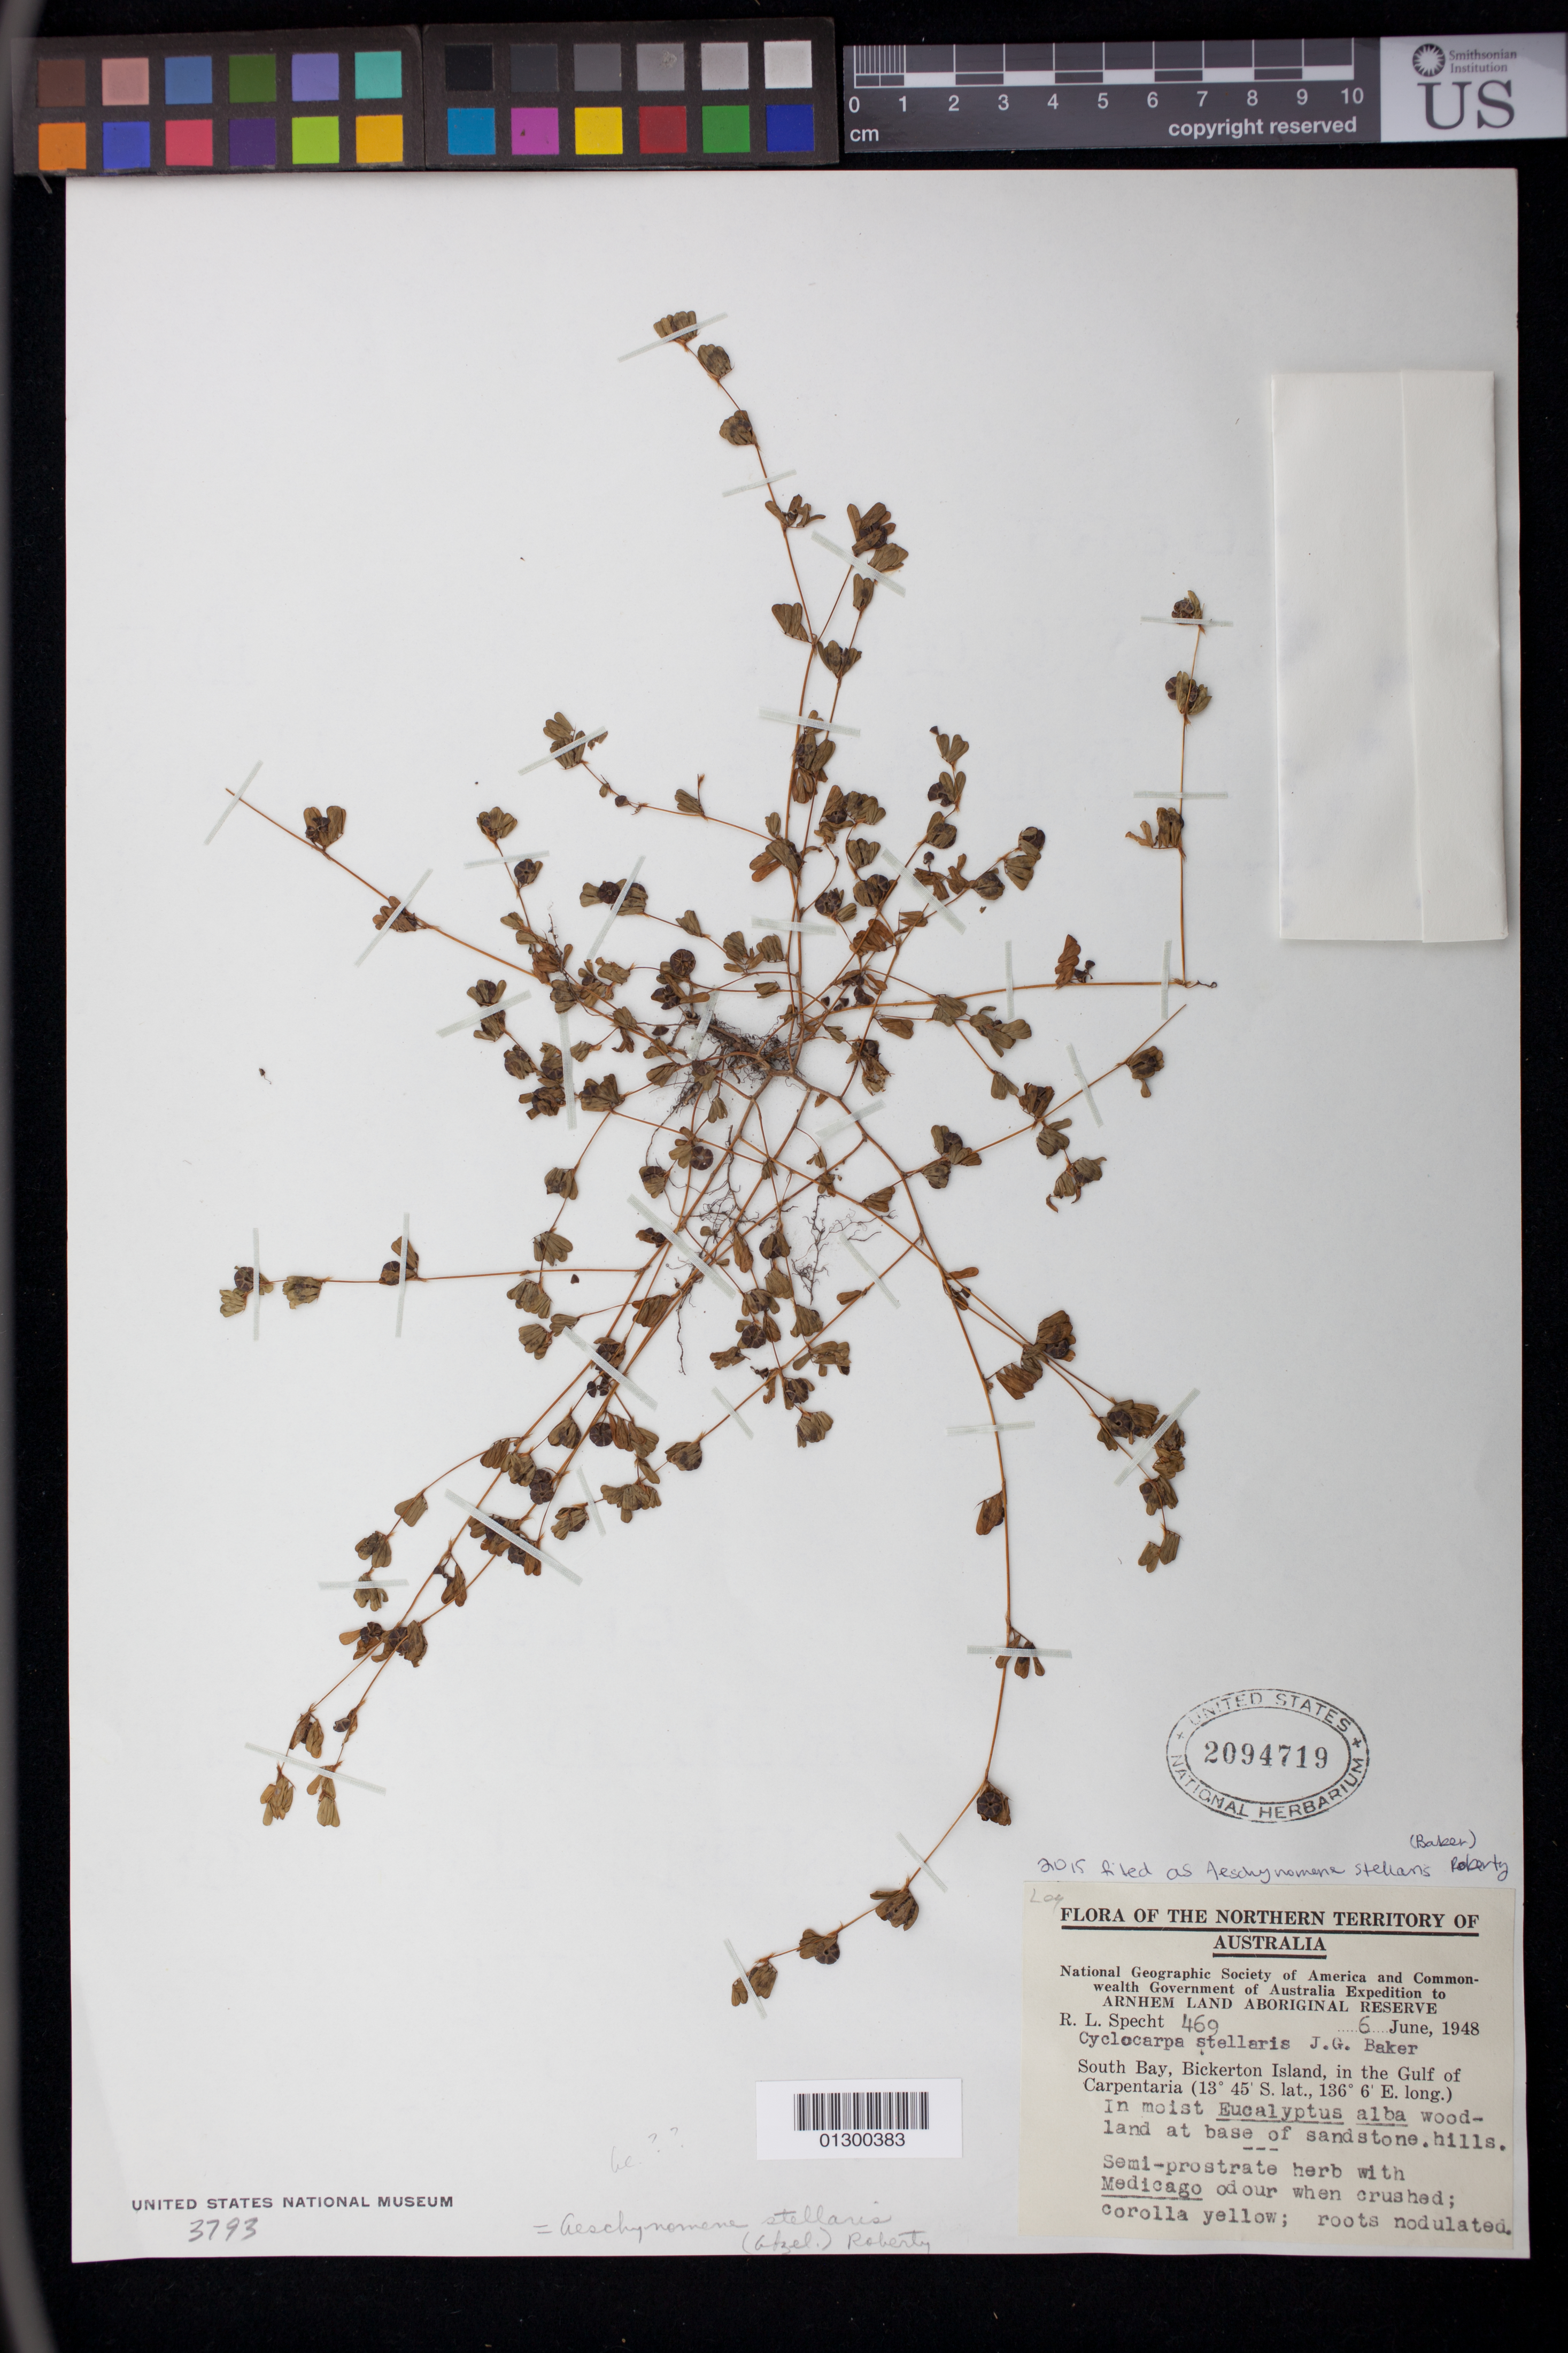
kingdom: Plantae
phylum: Tracheophyta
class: Magnoliopsida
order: Fabales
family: Fabaceae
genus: Aeschynomene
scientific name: Aeschynomene stellaris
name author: (Baker) Roberty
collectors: R. L. Specht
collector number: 469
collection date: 1948-06-06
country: Australia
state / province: Northern Territory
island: Bickerton Island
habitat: In moist Eucalyptus alba woodland at base of sandstone hills.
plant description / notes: Semi-prostrate herb with Medicago odour when crushed; corolla yellow; roots nodulated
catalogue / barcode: US 2094719